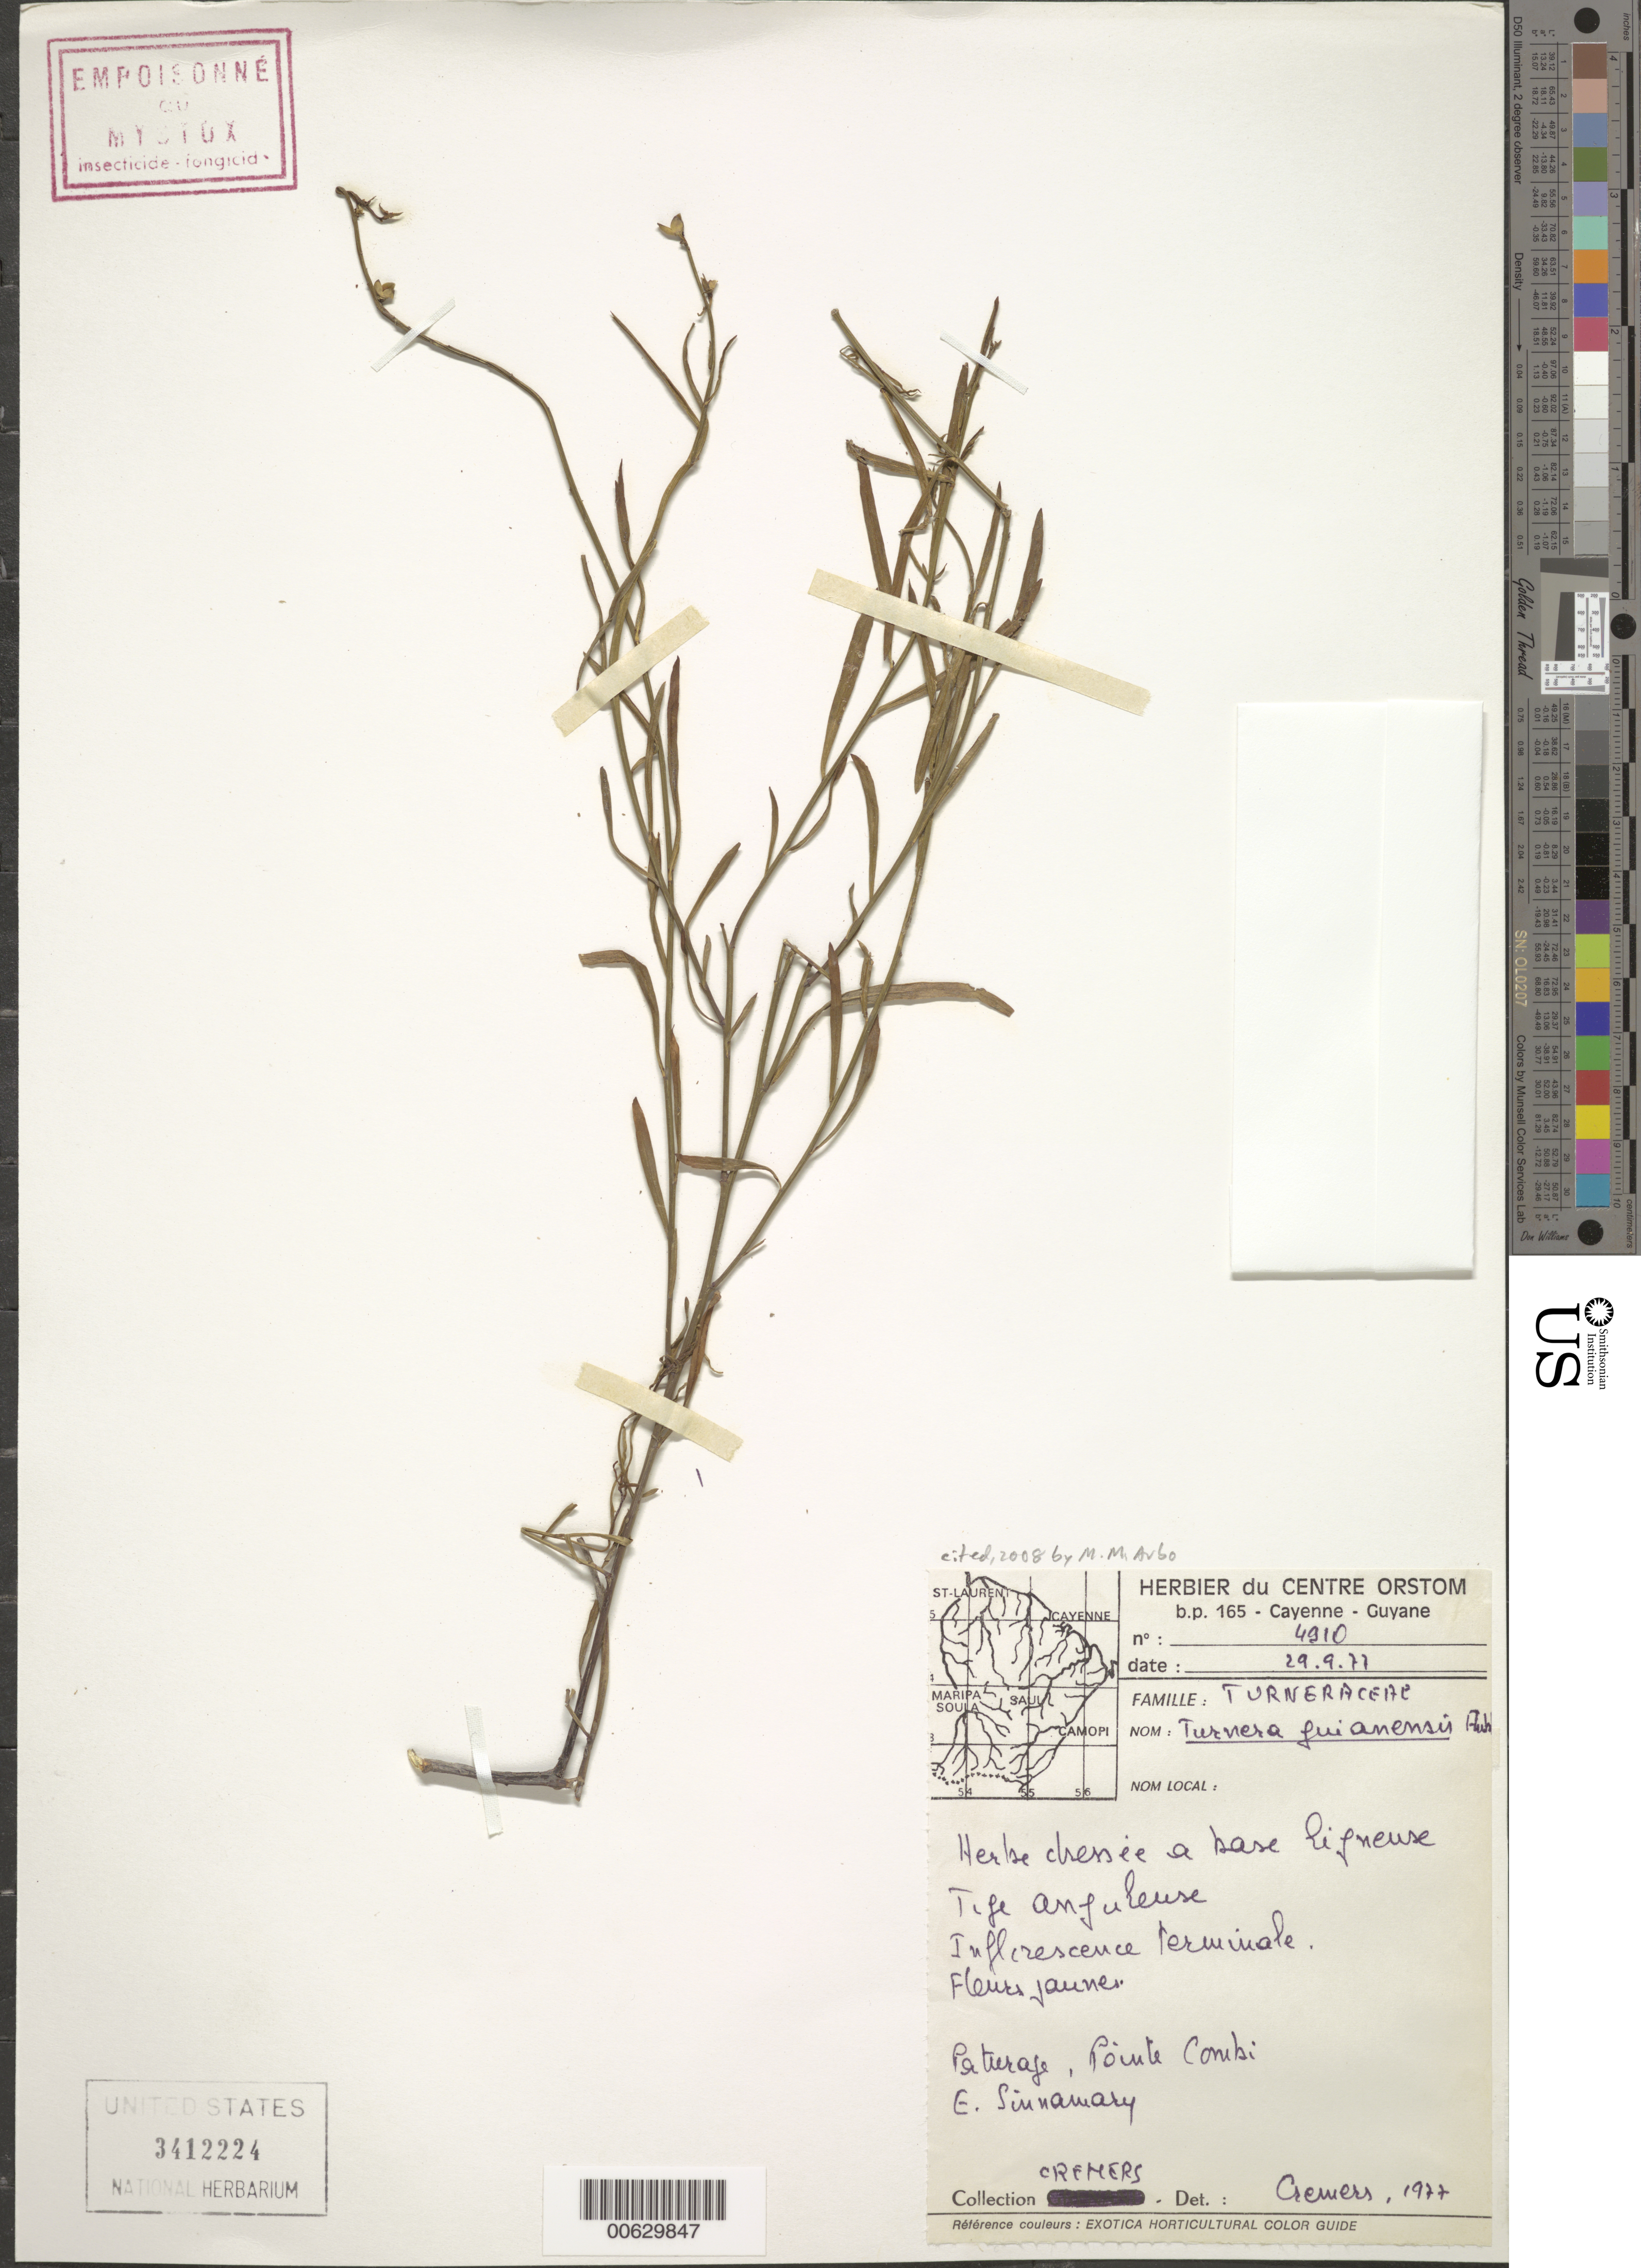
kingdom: Plantae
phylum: Tracheophyta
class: Magnoliopsida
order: Malpighiales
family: Turneraceae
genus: Turnera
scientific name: Turnera guianensis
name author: Aubl.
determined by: Cremers, Georges A.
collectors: G. Cremers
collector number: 4910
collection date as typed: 29-Sep-77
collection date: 1977-09-29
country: French Guiana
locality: Paturage, Pointe Combi, E. Sinnamary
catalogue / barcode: US 3412224